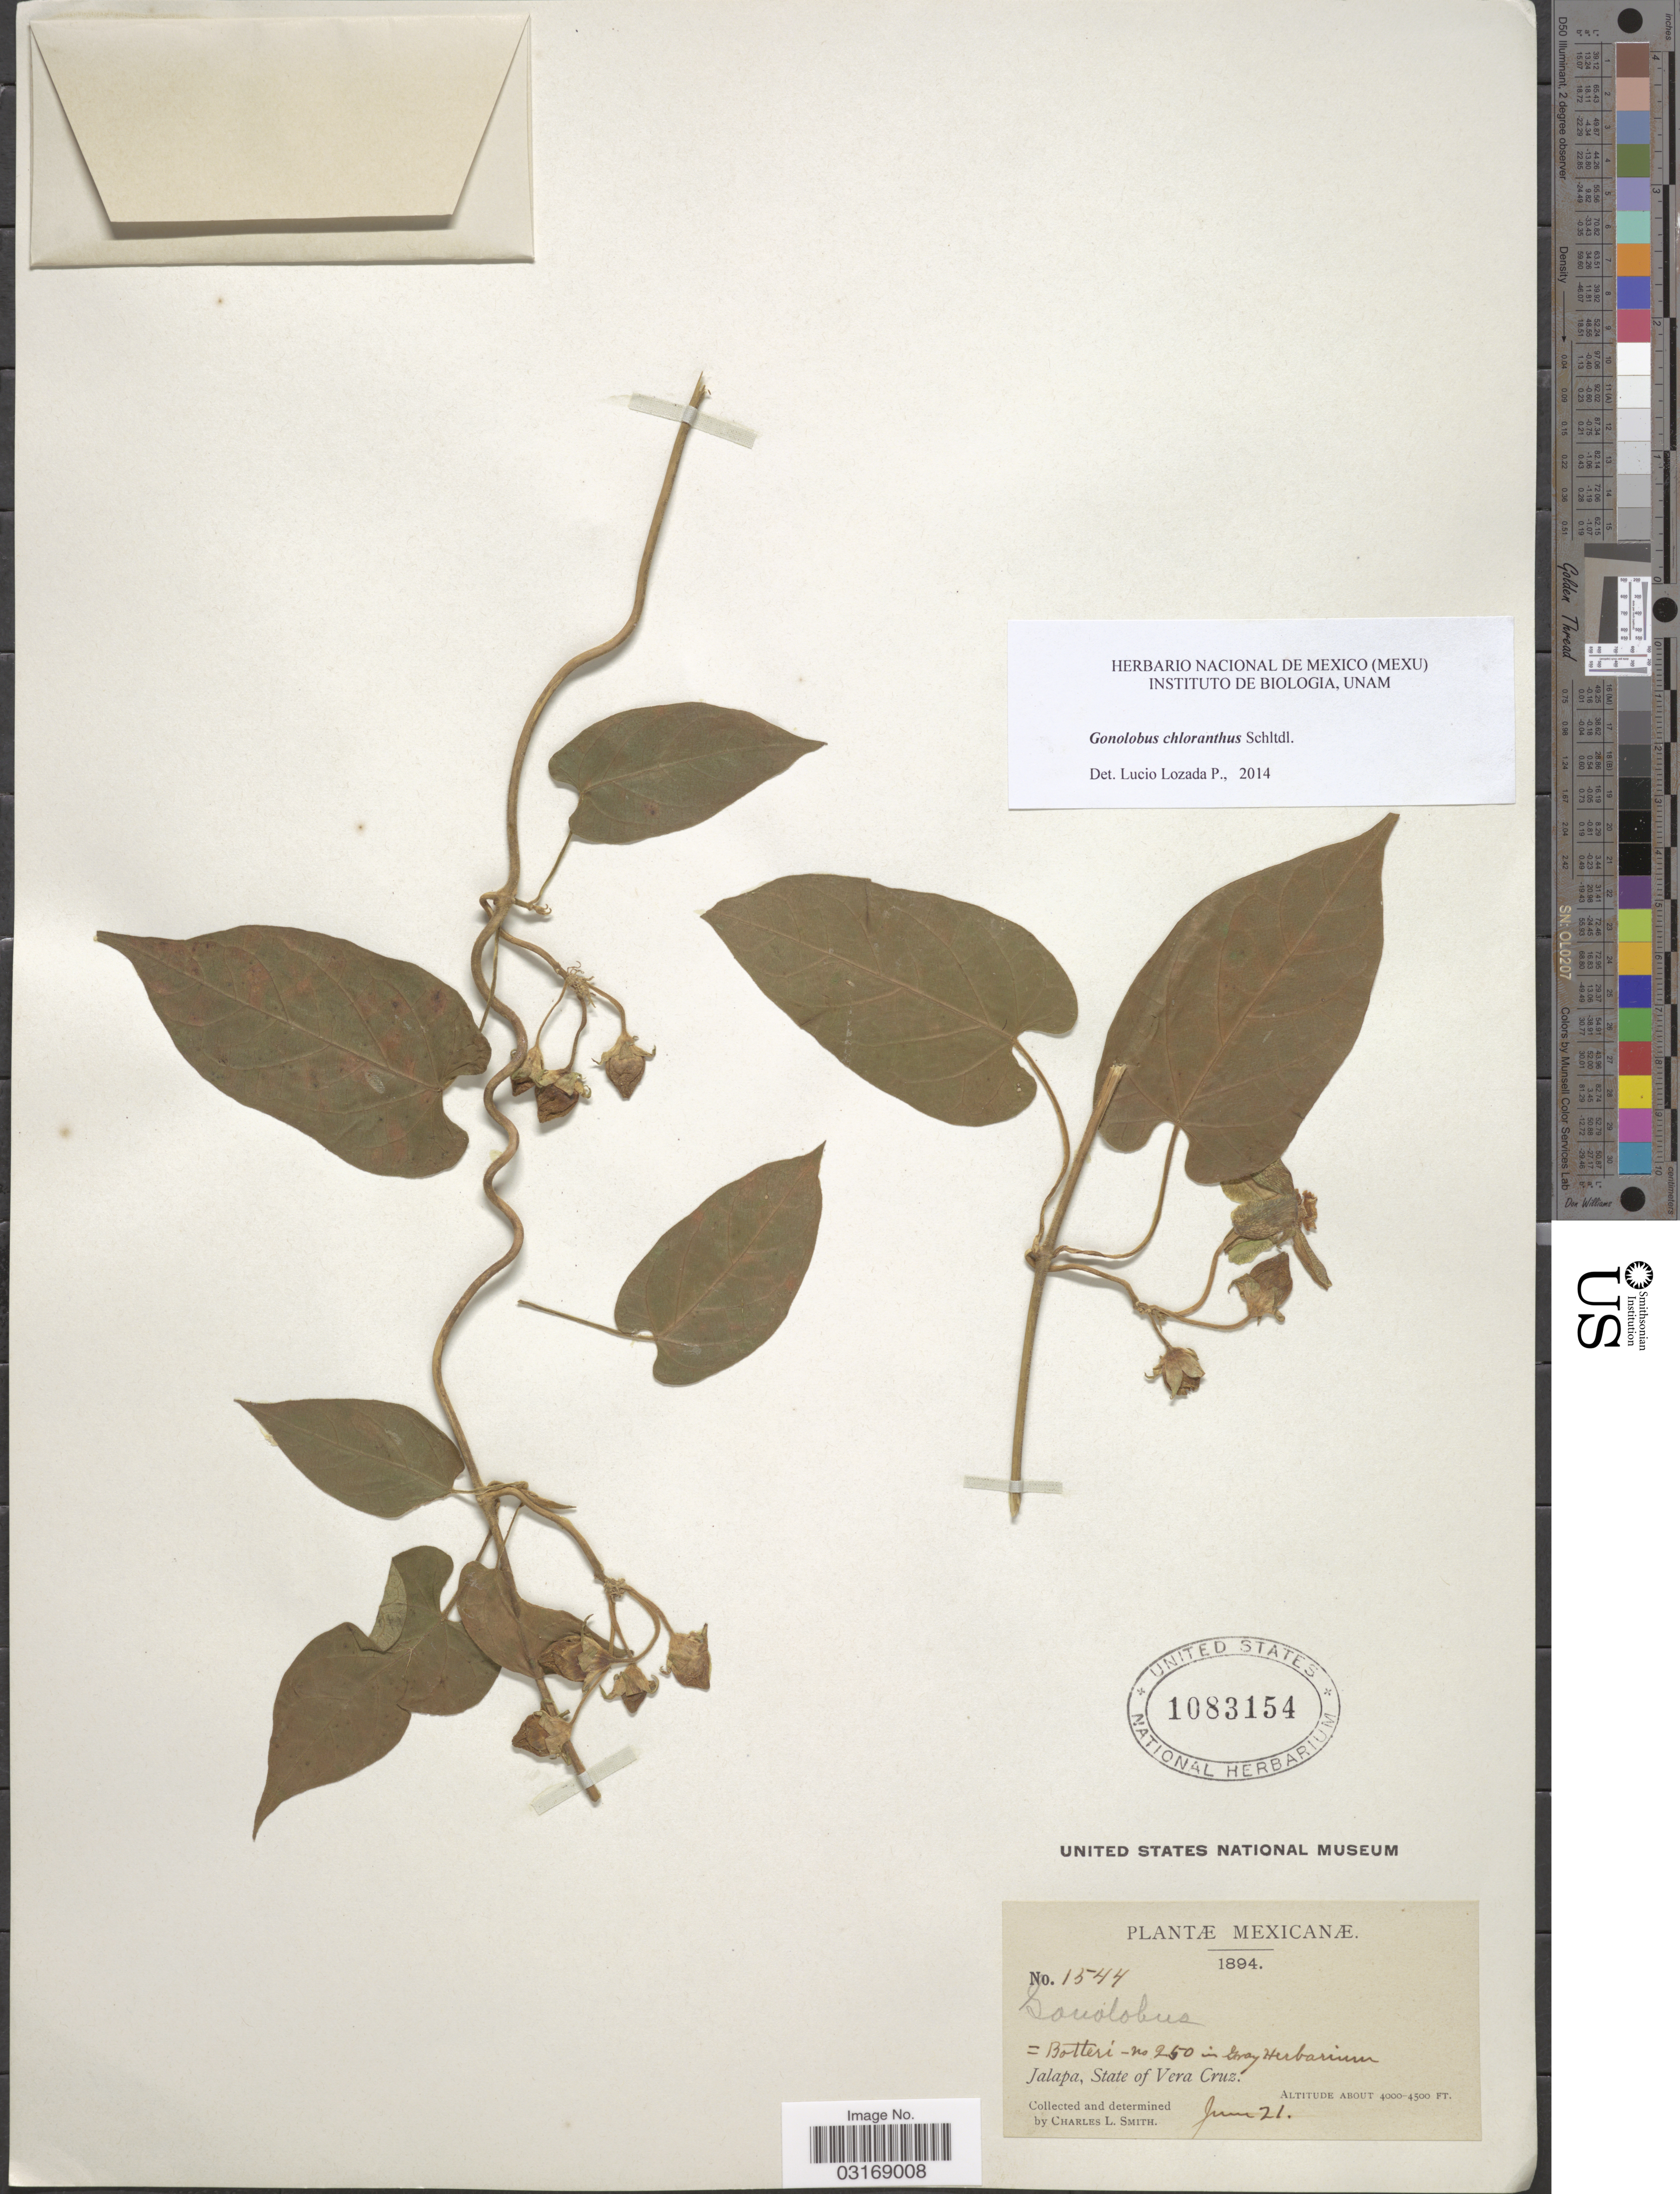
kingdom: Plantae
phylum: Tracheophyta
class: Magnoliopsida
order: Gentianales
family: Apocynaceae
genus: Gonolobus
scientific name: Gonolobus chloranthus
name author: Schltdl.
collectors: C. L. Smith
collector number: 1544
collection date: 1894-06-21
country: Mexico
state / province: Veracruz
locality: Jalapa, State of Vera Cruz.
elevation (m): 1219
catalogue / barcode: US 1083154